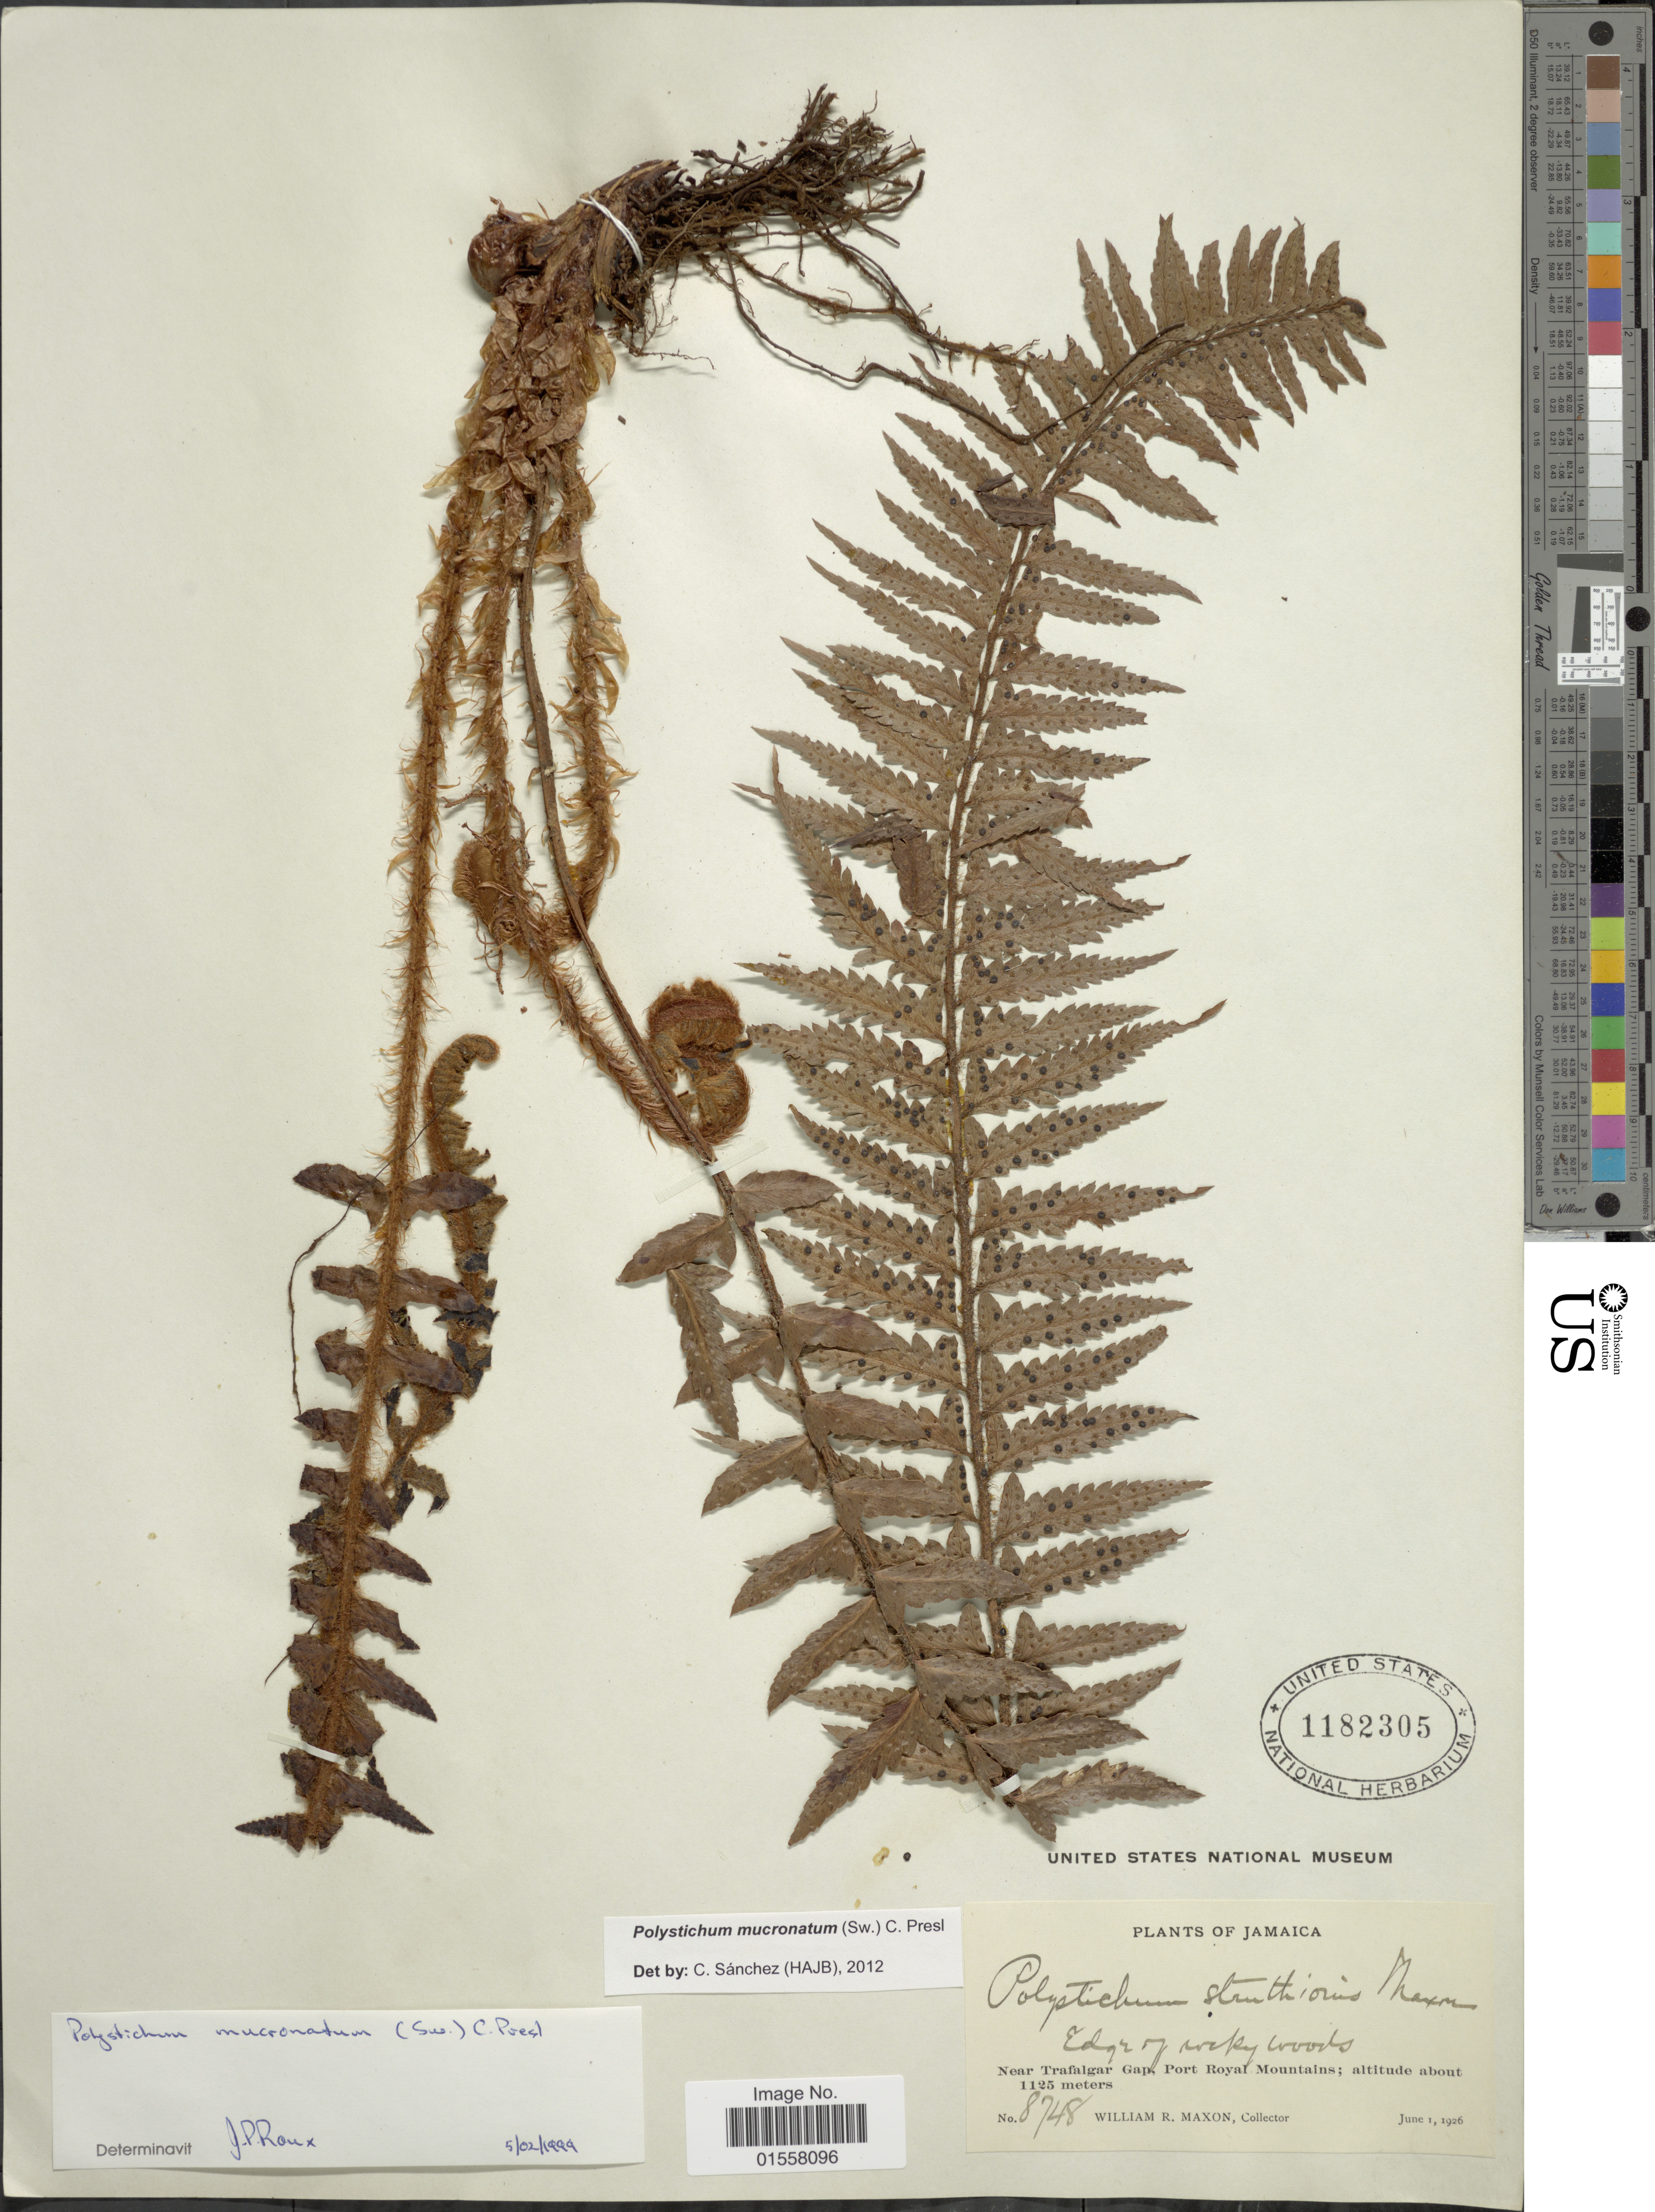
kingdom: Plantae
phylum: Tracheophyta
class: Polypodiopsida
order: Polypodiales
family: Dryopteridaceae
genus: Polystichum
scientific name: Polystichum mucronatum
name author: (Sw.) C. Presl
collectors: W. R. Maxon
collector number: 8748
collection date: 1926-06-01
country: Jamaica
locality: Near Trafalgar Gp, Port Royal Mountains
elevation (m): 1125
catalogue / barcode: US 1182305